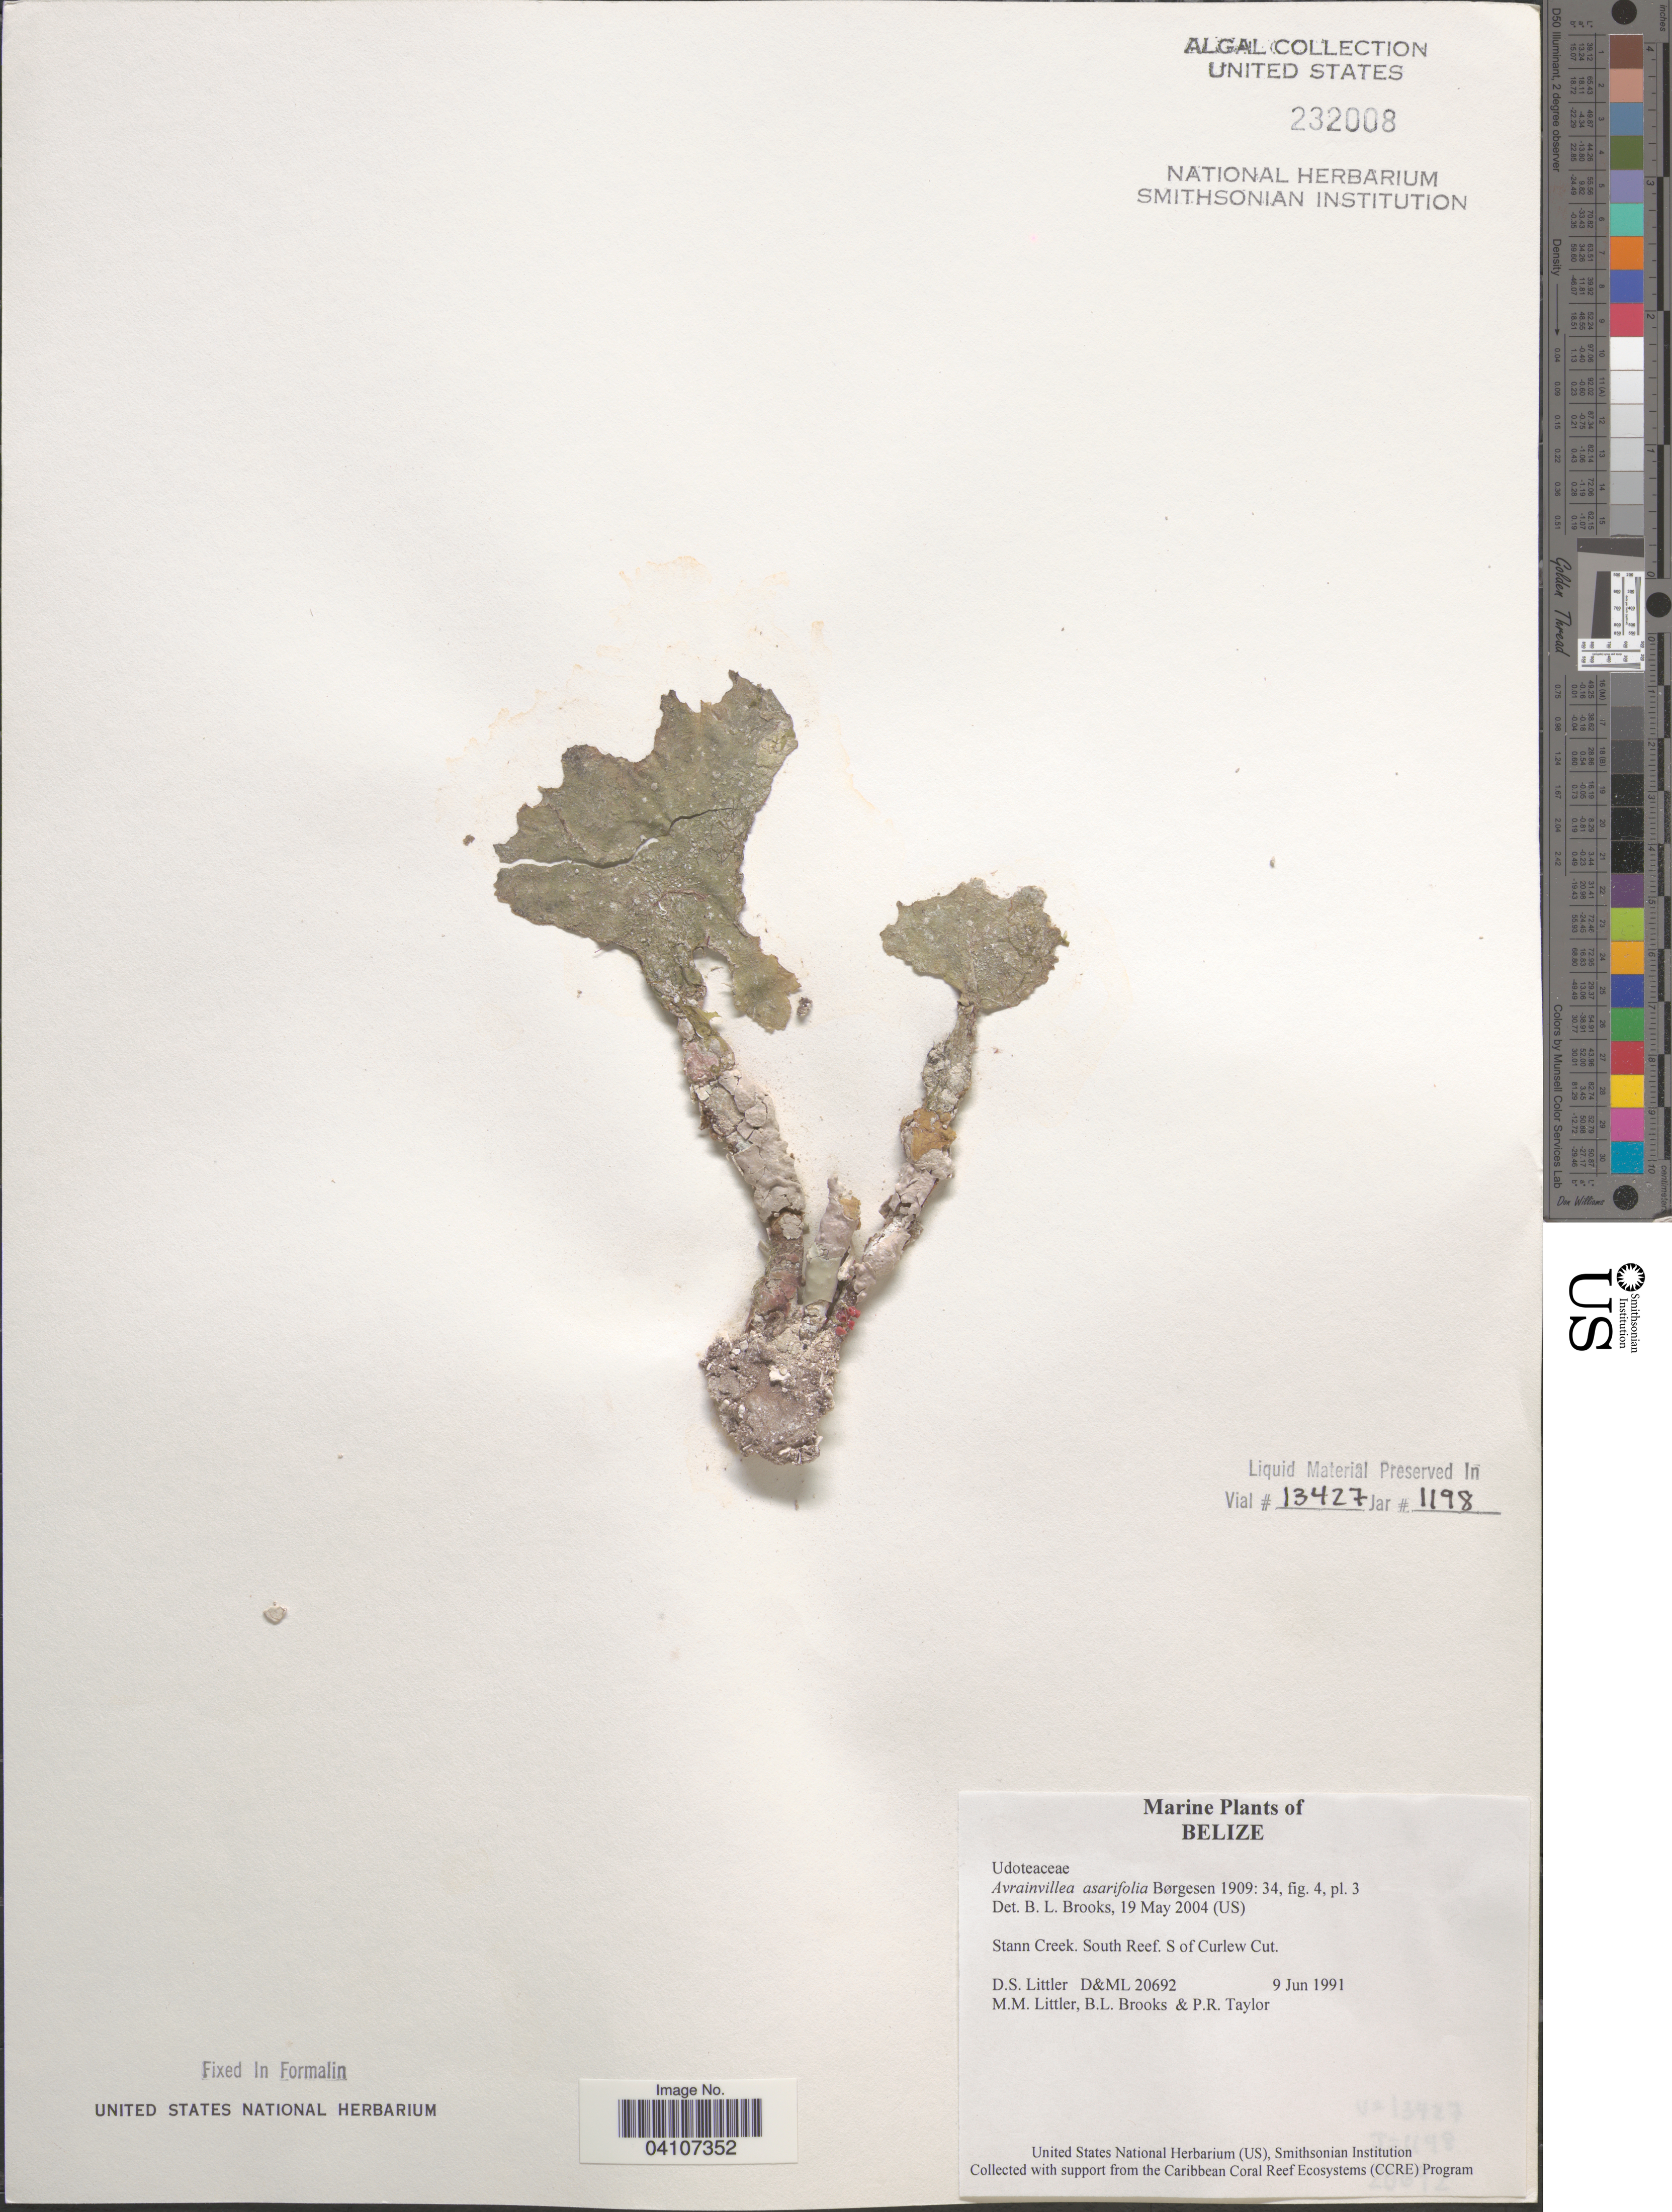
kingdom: Plantae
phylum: Chlorophyta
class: Ulvophyceae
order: Bryopsidales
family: Dichotomosiphonaceae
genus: Avrainvillea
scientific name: Avrainvillea asarifolia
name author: Børgesen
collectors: D. S. Littler, B. Brooks & P. R. Taylor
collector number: D&ML 20692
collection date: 1991-06-09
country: Belize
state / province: Stann Creek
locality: South Reef. S of Curlew Cut.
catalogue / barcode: US 232008